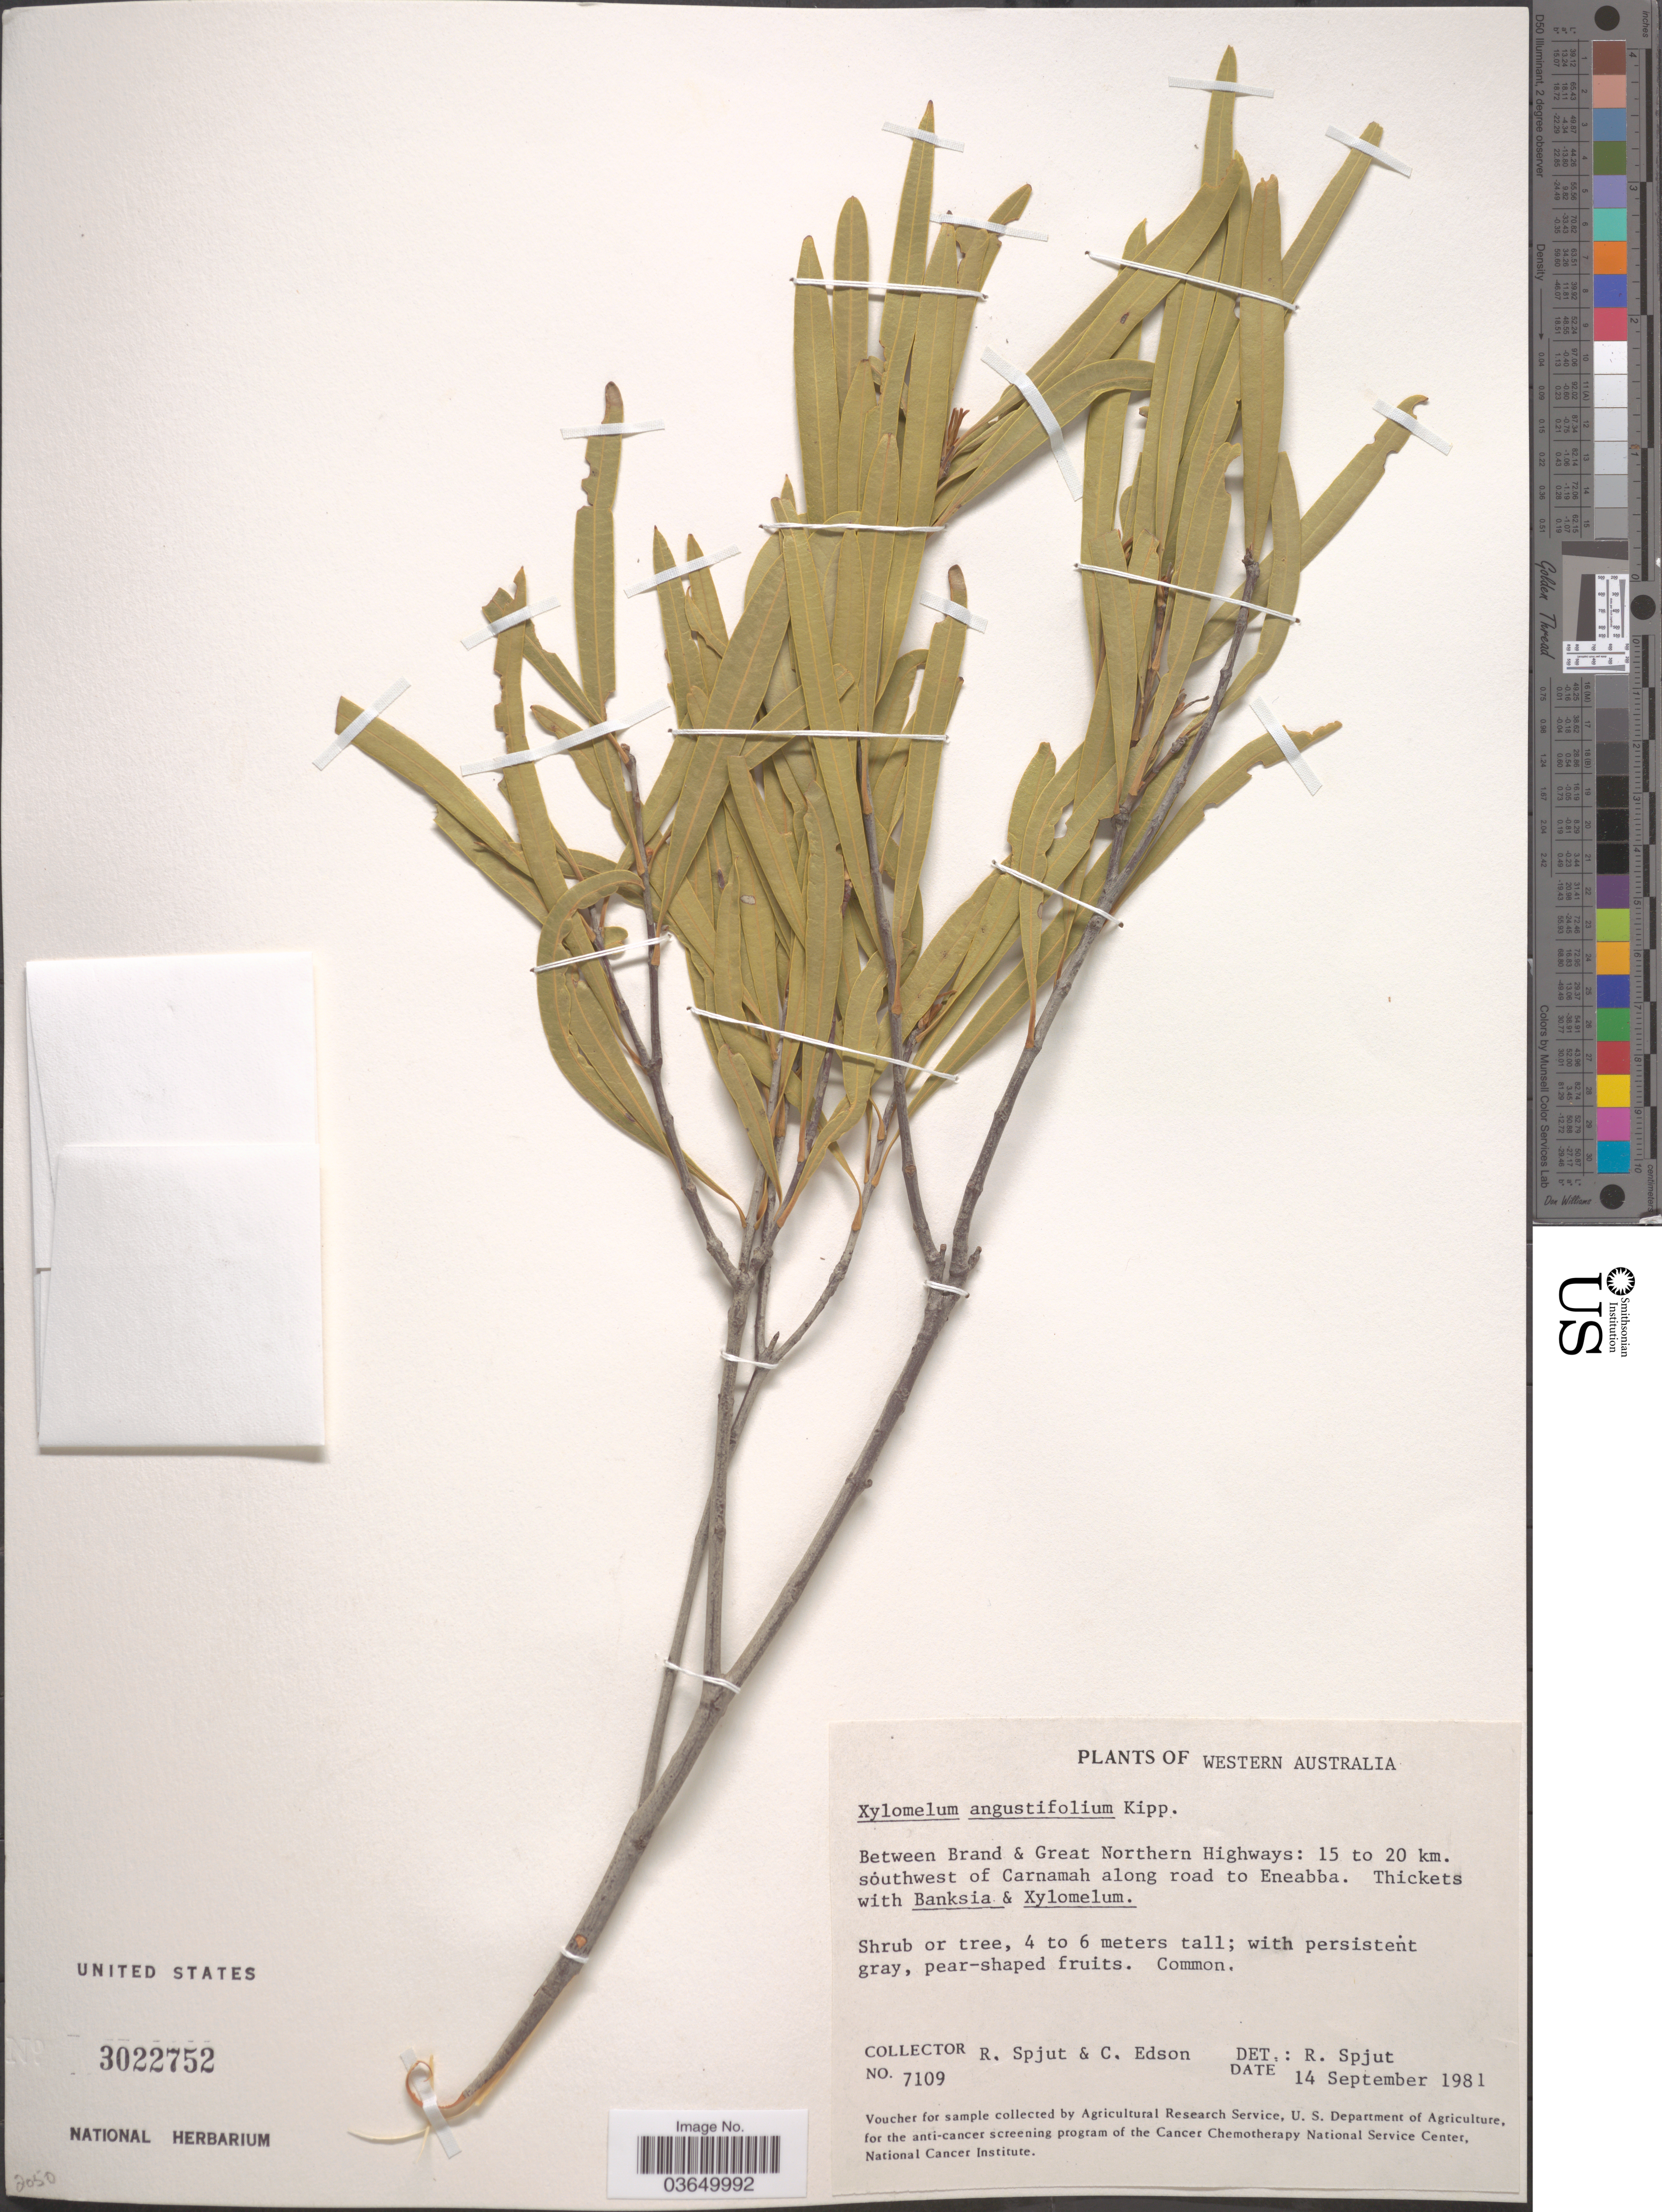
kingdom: Plantae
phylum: Tracheophyta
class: Magnoliopsida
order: Proteales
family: Proteaceae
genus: Xylomelum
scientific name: Xylomelum angustifolium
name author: Kippist & Meisn.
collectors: R. Spjut & C. Edson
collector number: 7109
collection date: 1981-09-14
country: Australia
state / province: Western Australia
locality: Between Brand & Great Northern Highways: 15 to 20 km. southwest of Carnamah along road to Eneabba.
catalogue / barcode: US 3022752